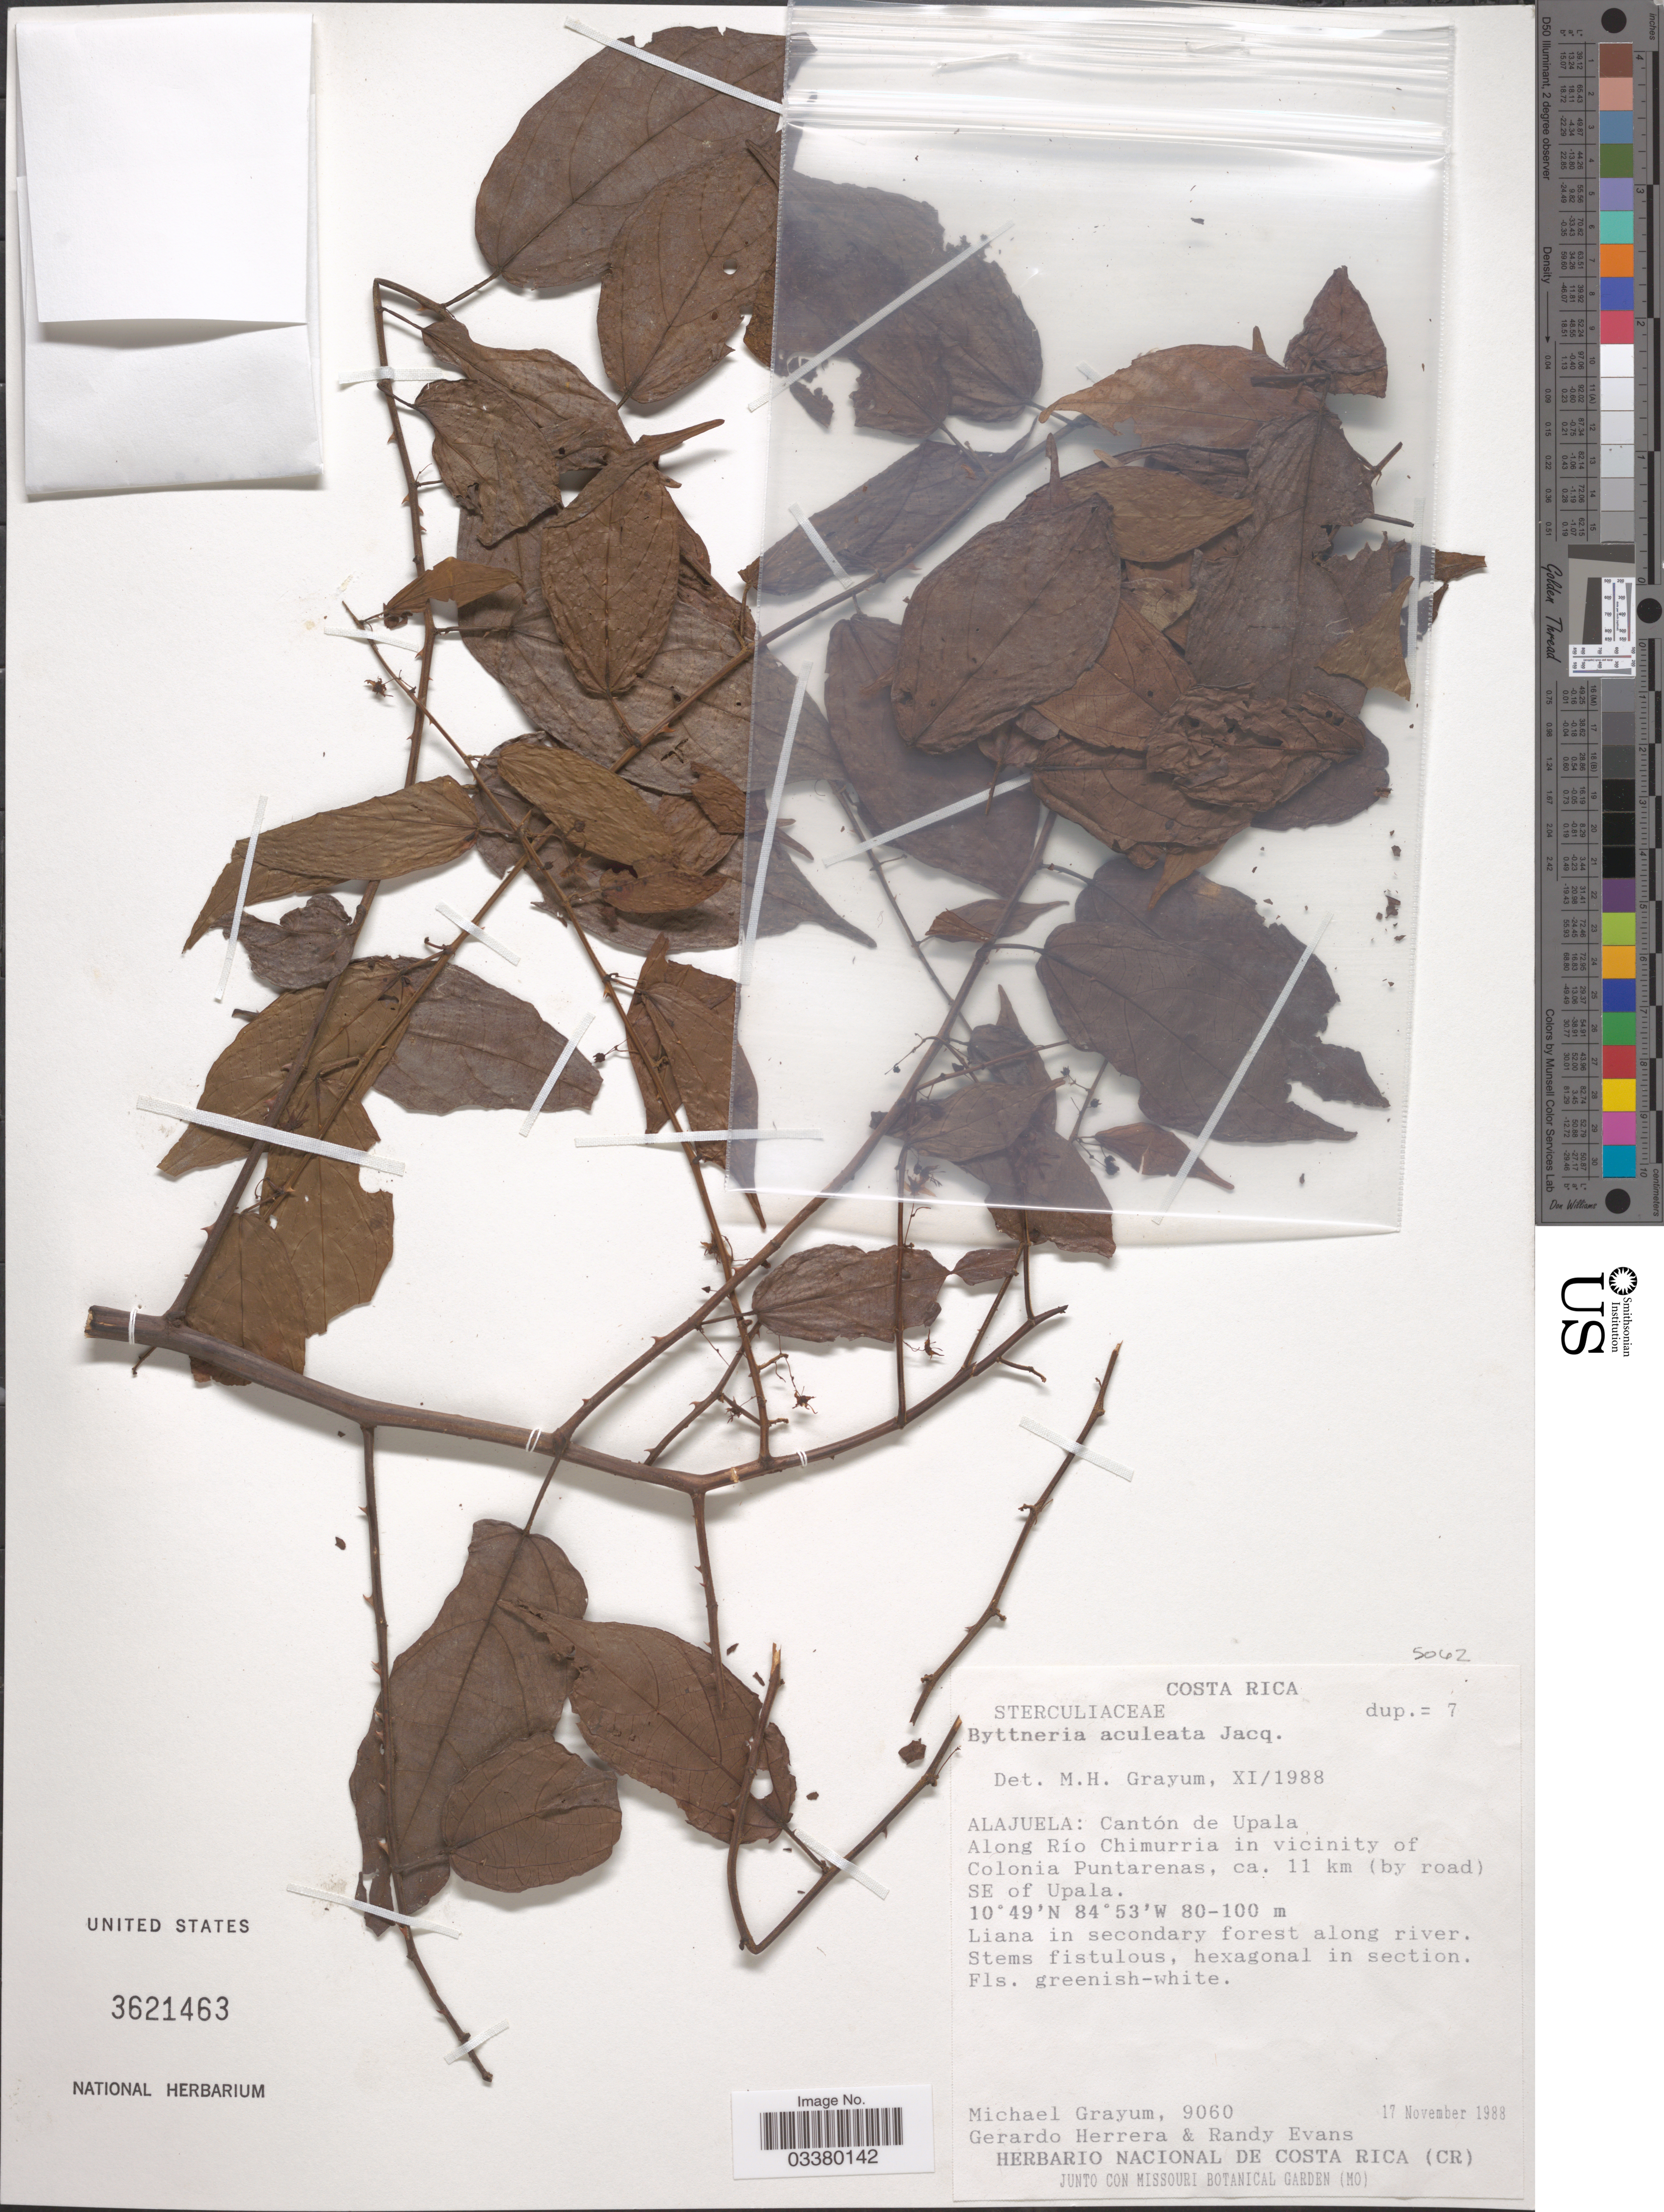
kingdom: Plantae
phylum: Tracheophyta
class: Magnoliopsida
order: Malvales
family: Malvaceae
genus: Byttneria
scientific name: Byttneria aculeata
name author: (Jacq.) Jacq.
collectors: M. H. Grayum, G. Herrera & R. Evans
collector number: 9060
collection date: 1988-11-17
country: Costa Rica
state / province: Alajuela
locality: Cantón de Upala. Along Río Chimurria in vicinity of Colonia Puntarenas, ca. 11 km (by road) SE of Upala.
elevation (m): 80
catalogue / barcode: US 3621463